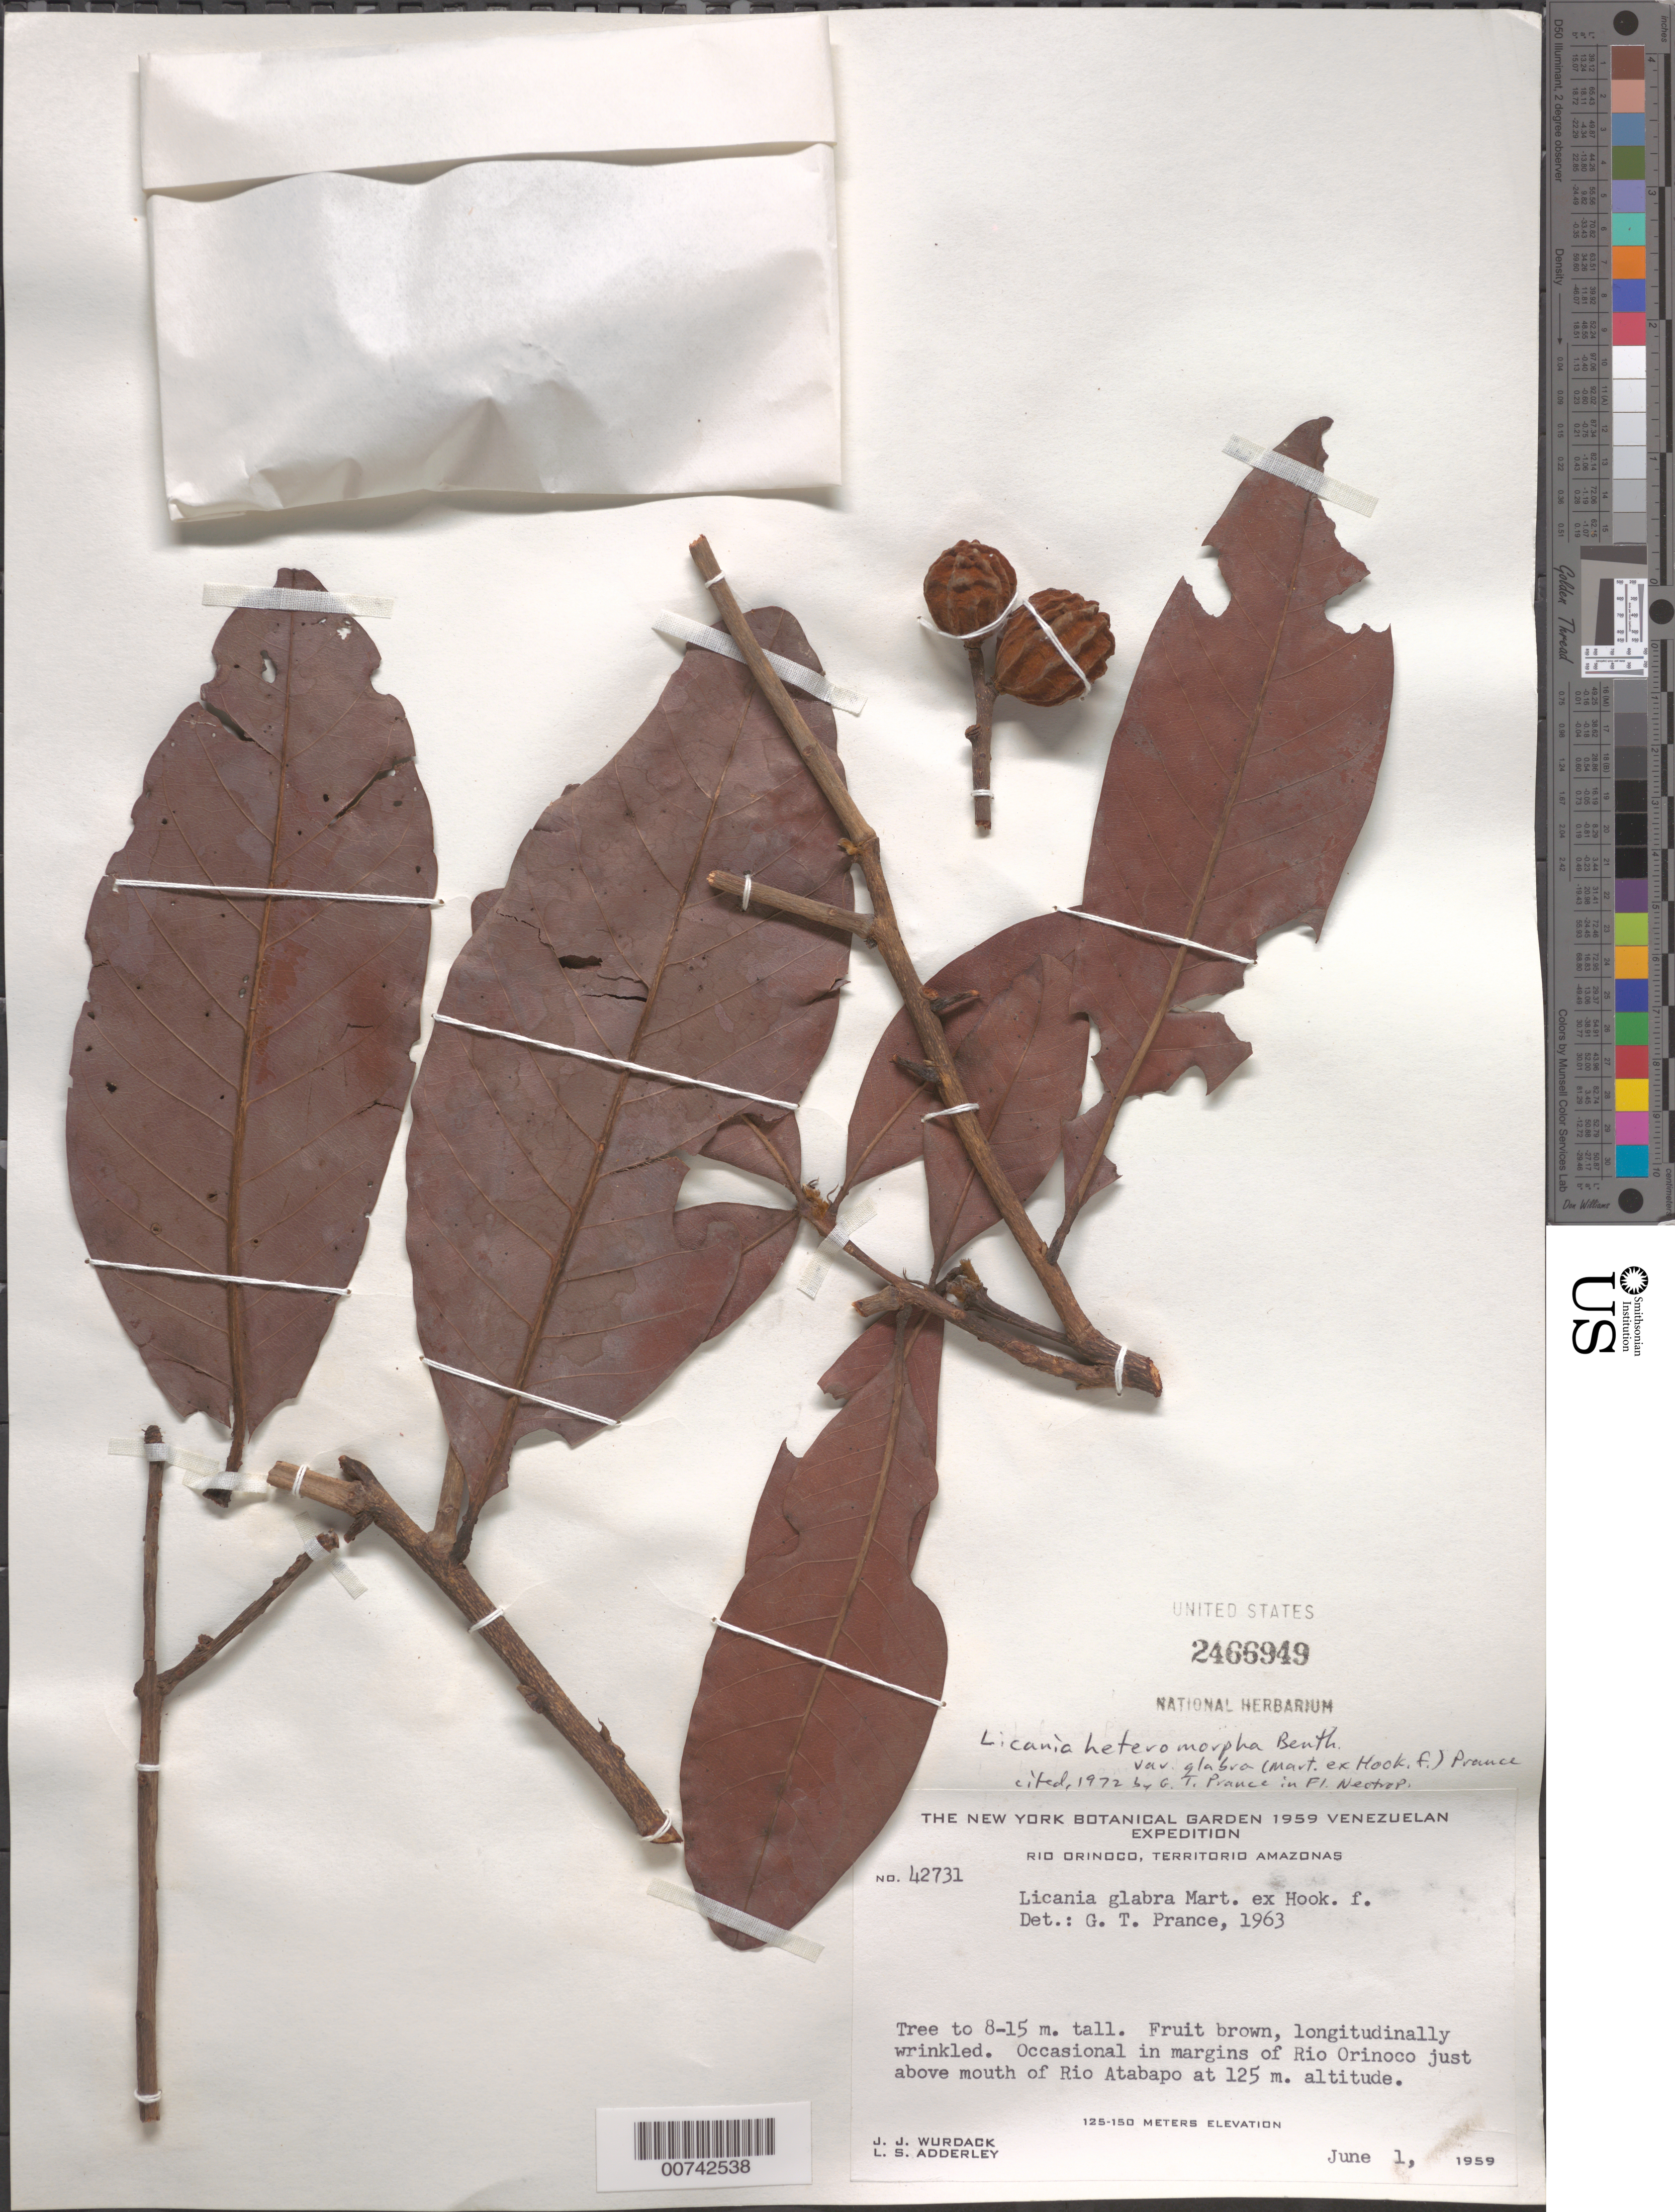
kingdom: Plantae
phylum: Tracheophyta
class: Magnoliopsida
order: Malpighiales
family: Chrysobalanaceae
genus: Hymenopus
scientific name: Hymenopus heteromorphus var. glabrus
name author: (Mart. ex Hook. f.) Sothers & Prance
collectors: J. J. Wurdack & L. S. Adderley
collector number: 42731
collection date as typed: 1-Jun-59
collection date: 1959-06-01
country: Venezuela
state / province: Amazonas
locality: Río Atabapo, just above San Fernando de Atabapo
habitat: Margins of Rio Orinoco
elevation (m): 125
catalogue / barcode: US 2466949